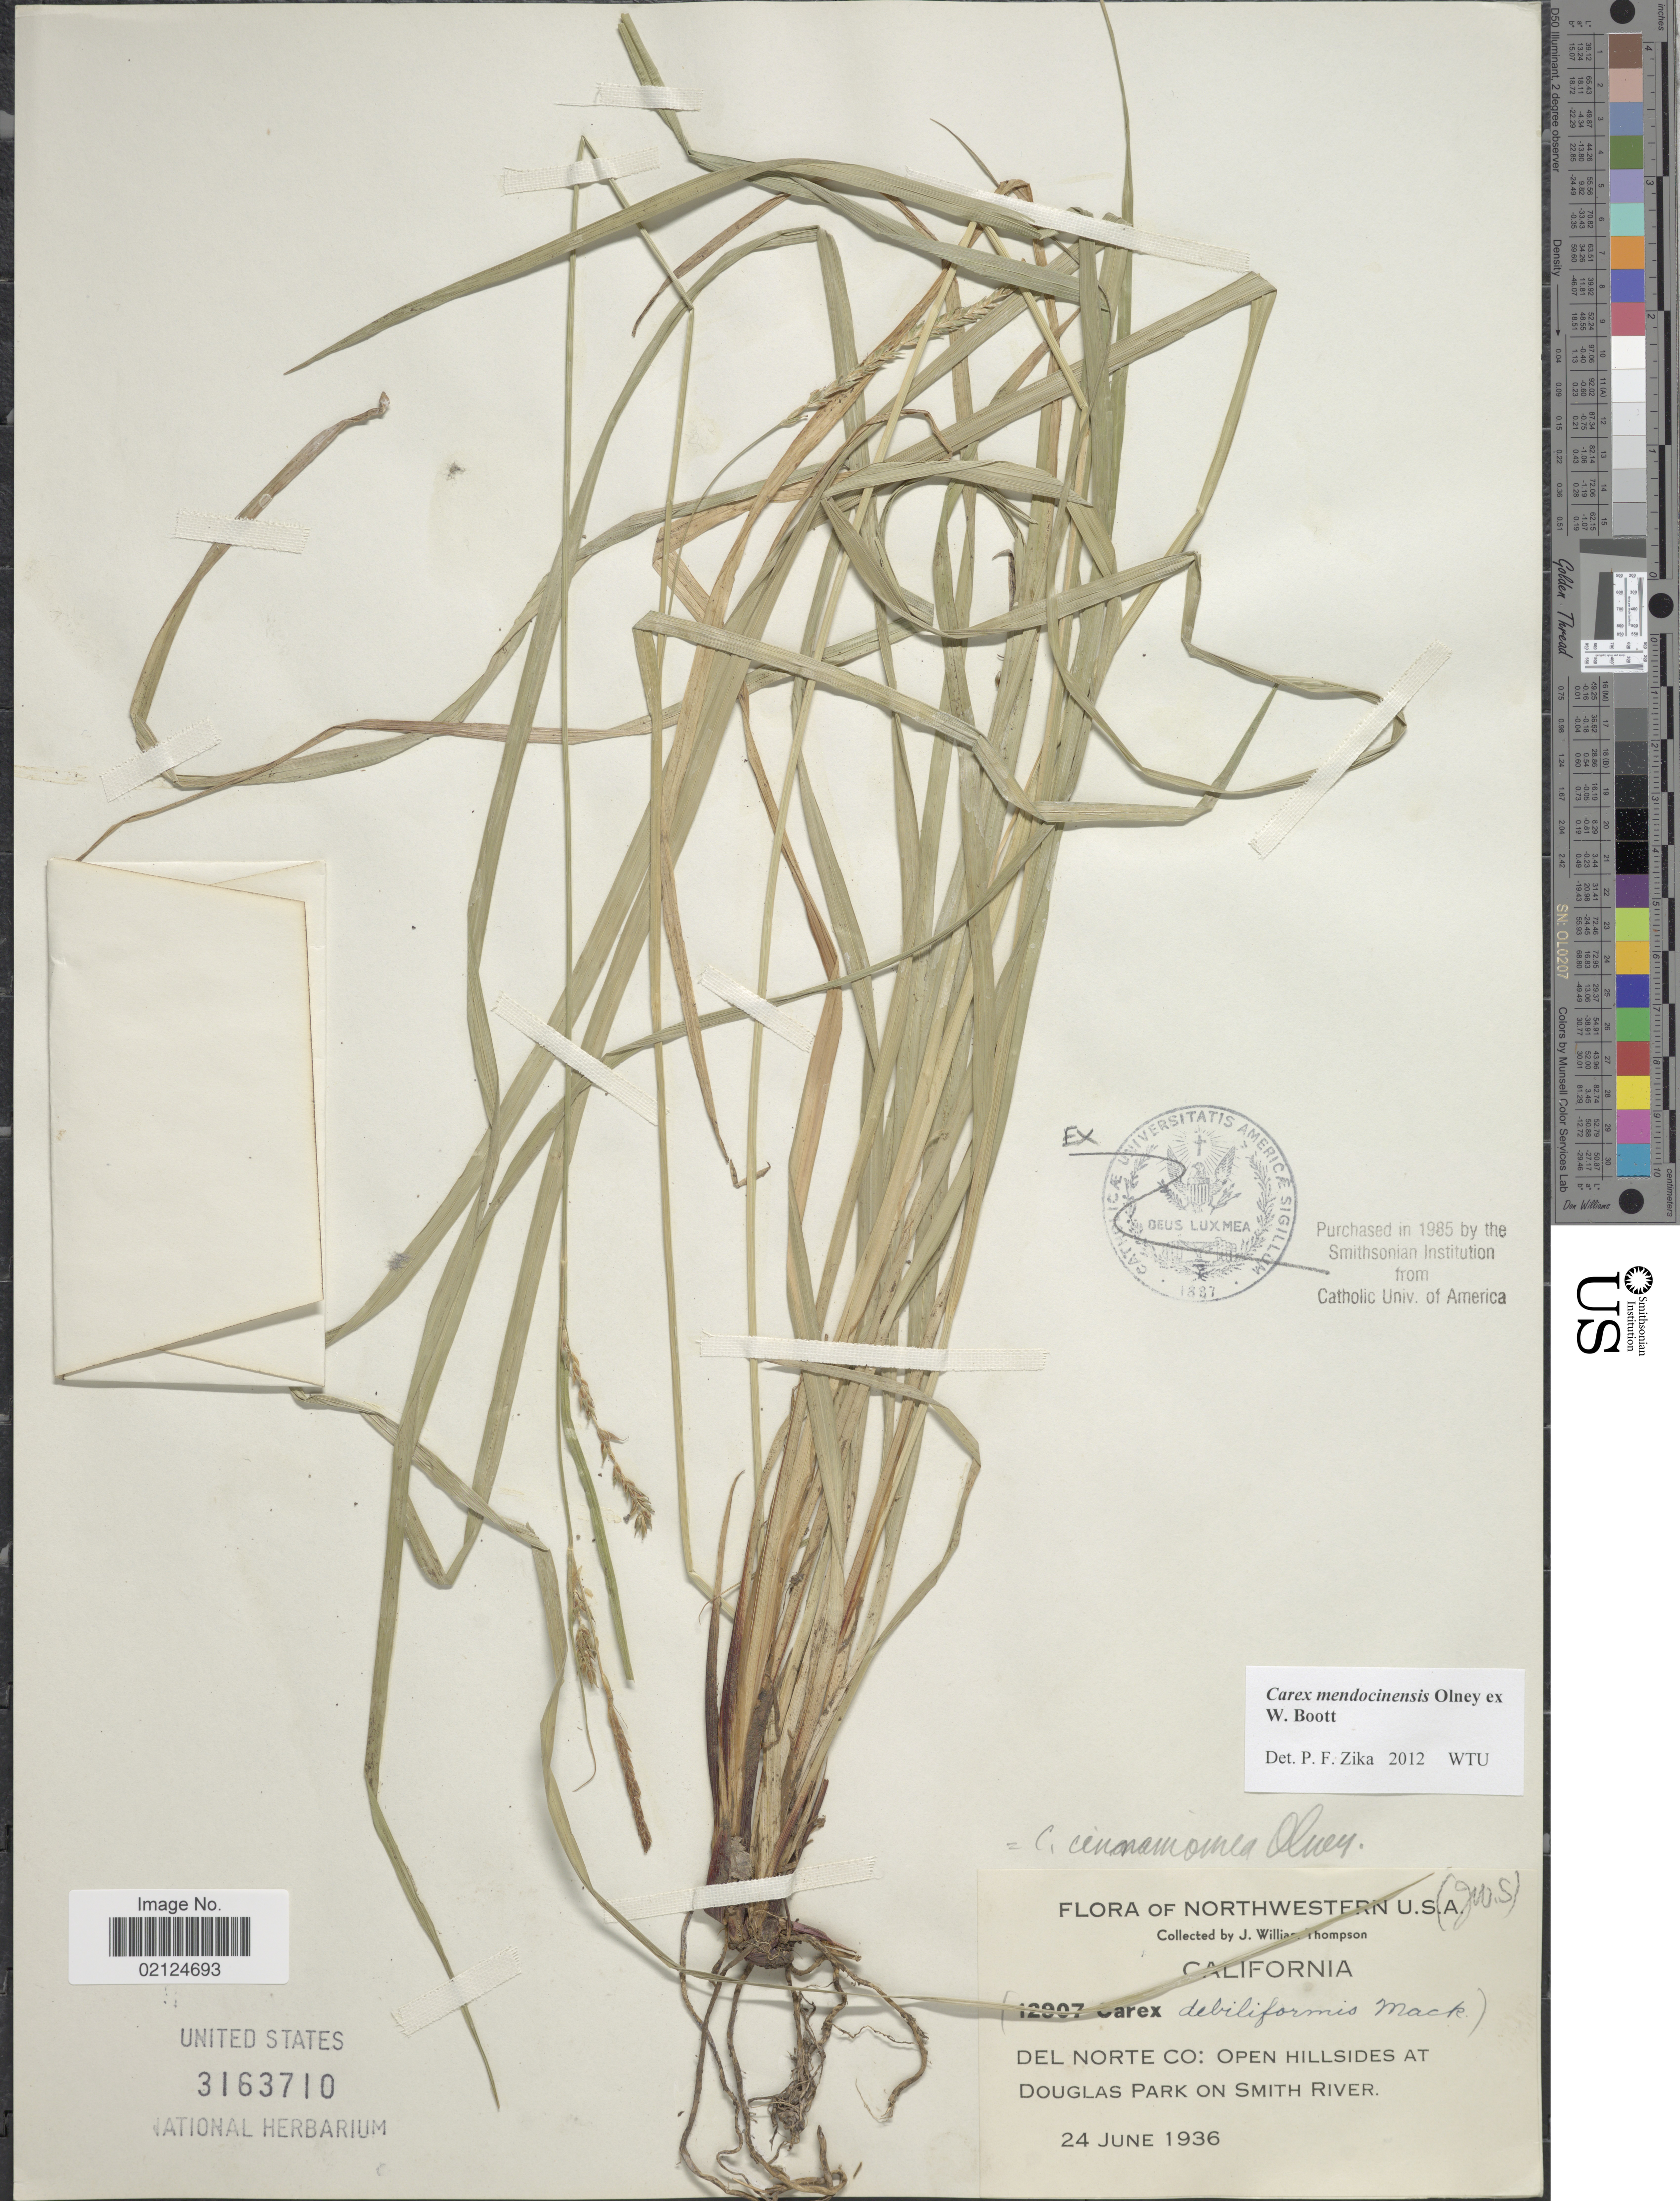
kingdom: Plantae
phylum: Tracheophyta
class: Liliopsida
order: Poales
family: Cyperaceae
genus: Carex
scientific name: Carex mendocinensis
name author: Olney ex Boott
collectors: J. W. Thompson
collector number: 12907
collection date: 1936-06-24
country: United States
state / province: California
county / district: Del Norte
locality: Del Norte Co: Open hillsides at Douglas Park on Smith River.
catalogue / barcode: US 3163710